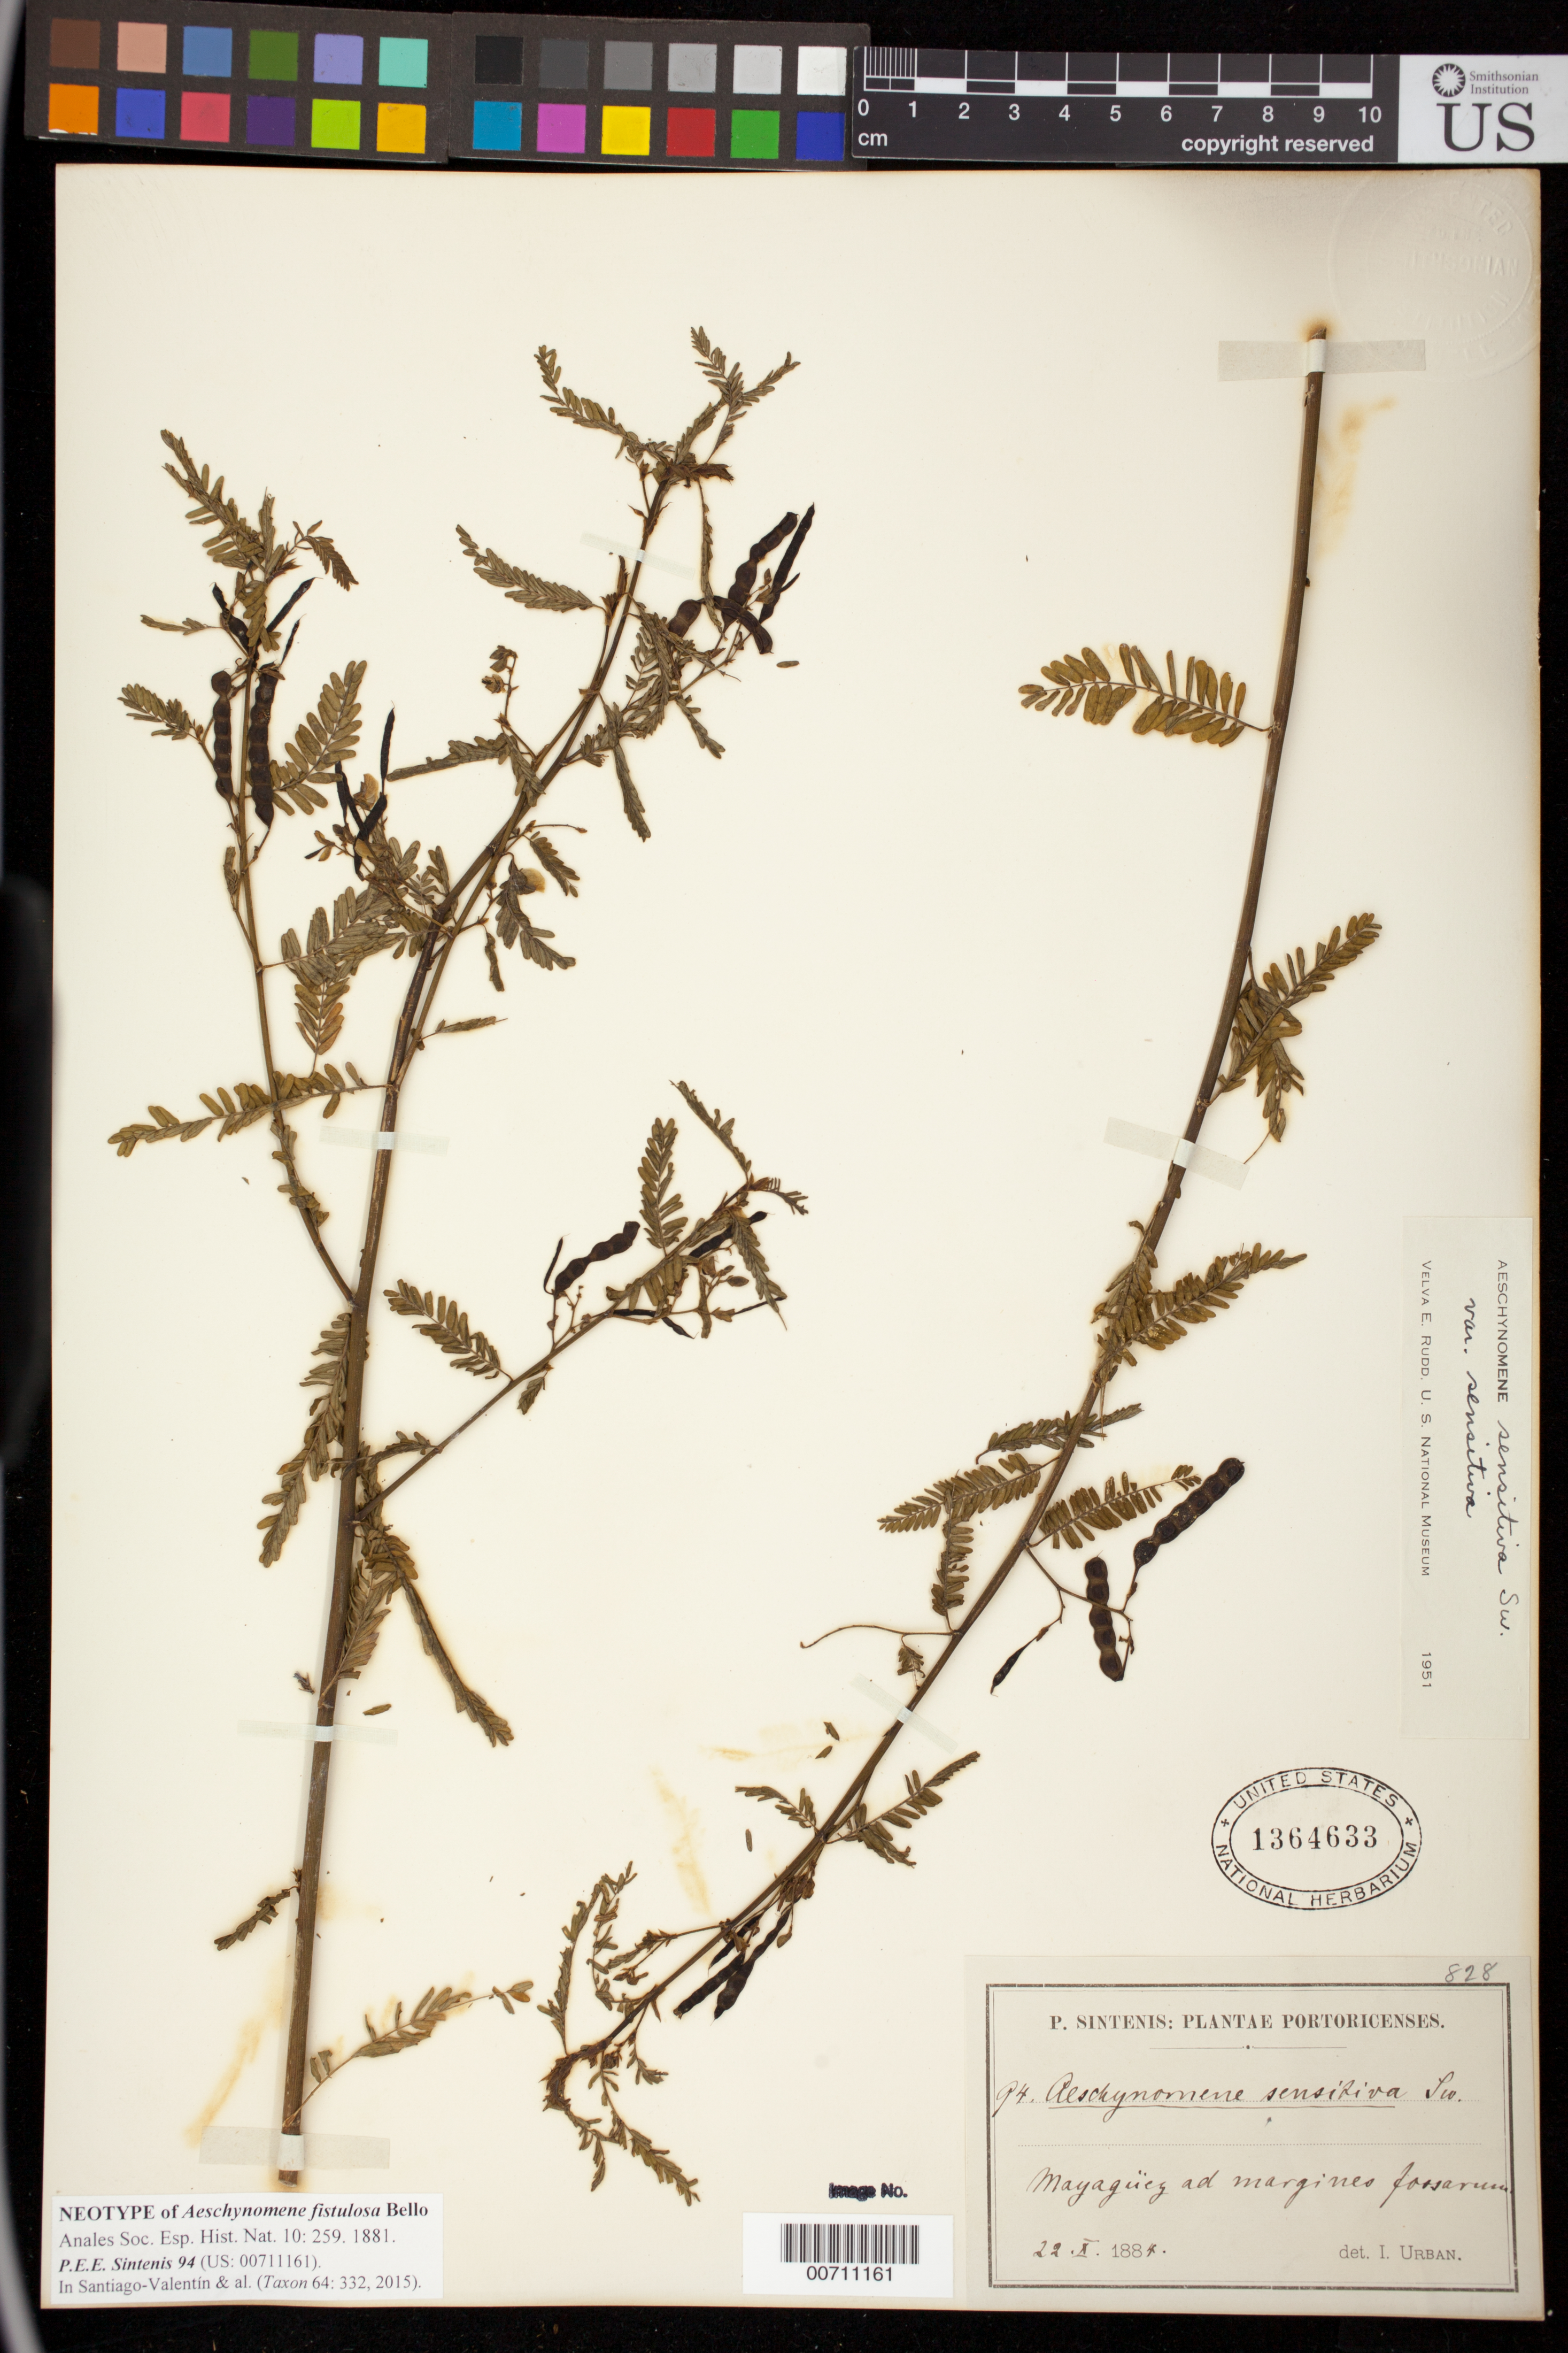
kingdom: Plantae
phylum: Tracheophyta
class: Magnoliopsida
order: Fabales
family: Fabaceae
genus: Aeschynomene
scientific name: Aeschynomene fistulosa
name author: Bello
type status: Neotype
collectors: P. Sintenis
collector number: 94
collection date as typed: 22 Oct 1884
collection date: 1884-10-22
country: Puerto Rico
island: Greater Antilles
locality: Mayaquez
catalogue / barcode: US 1364633